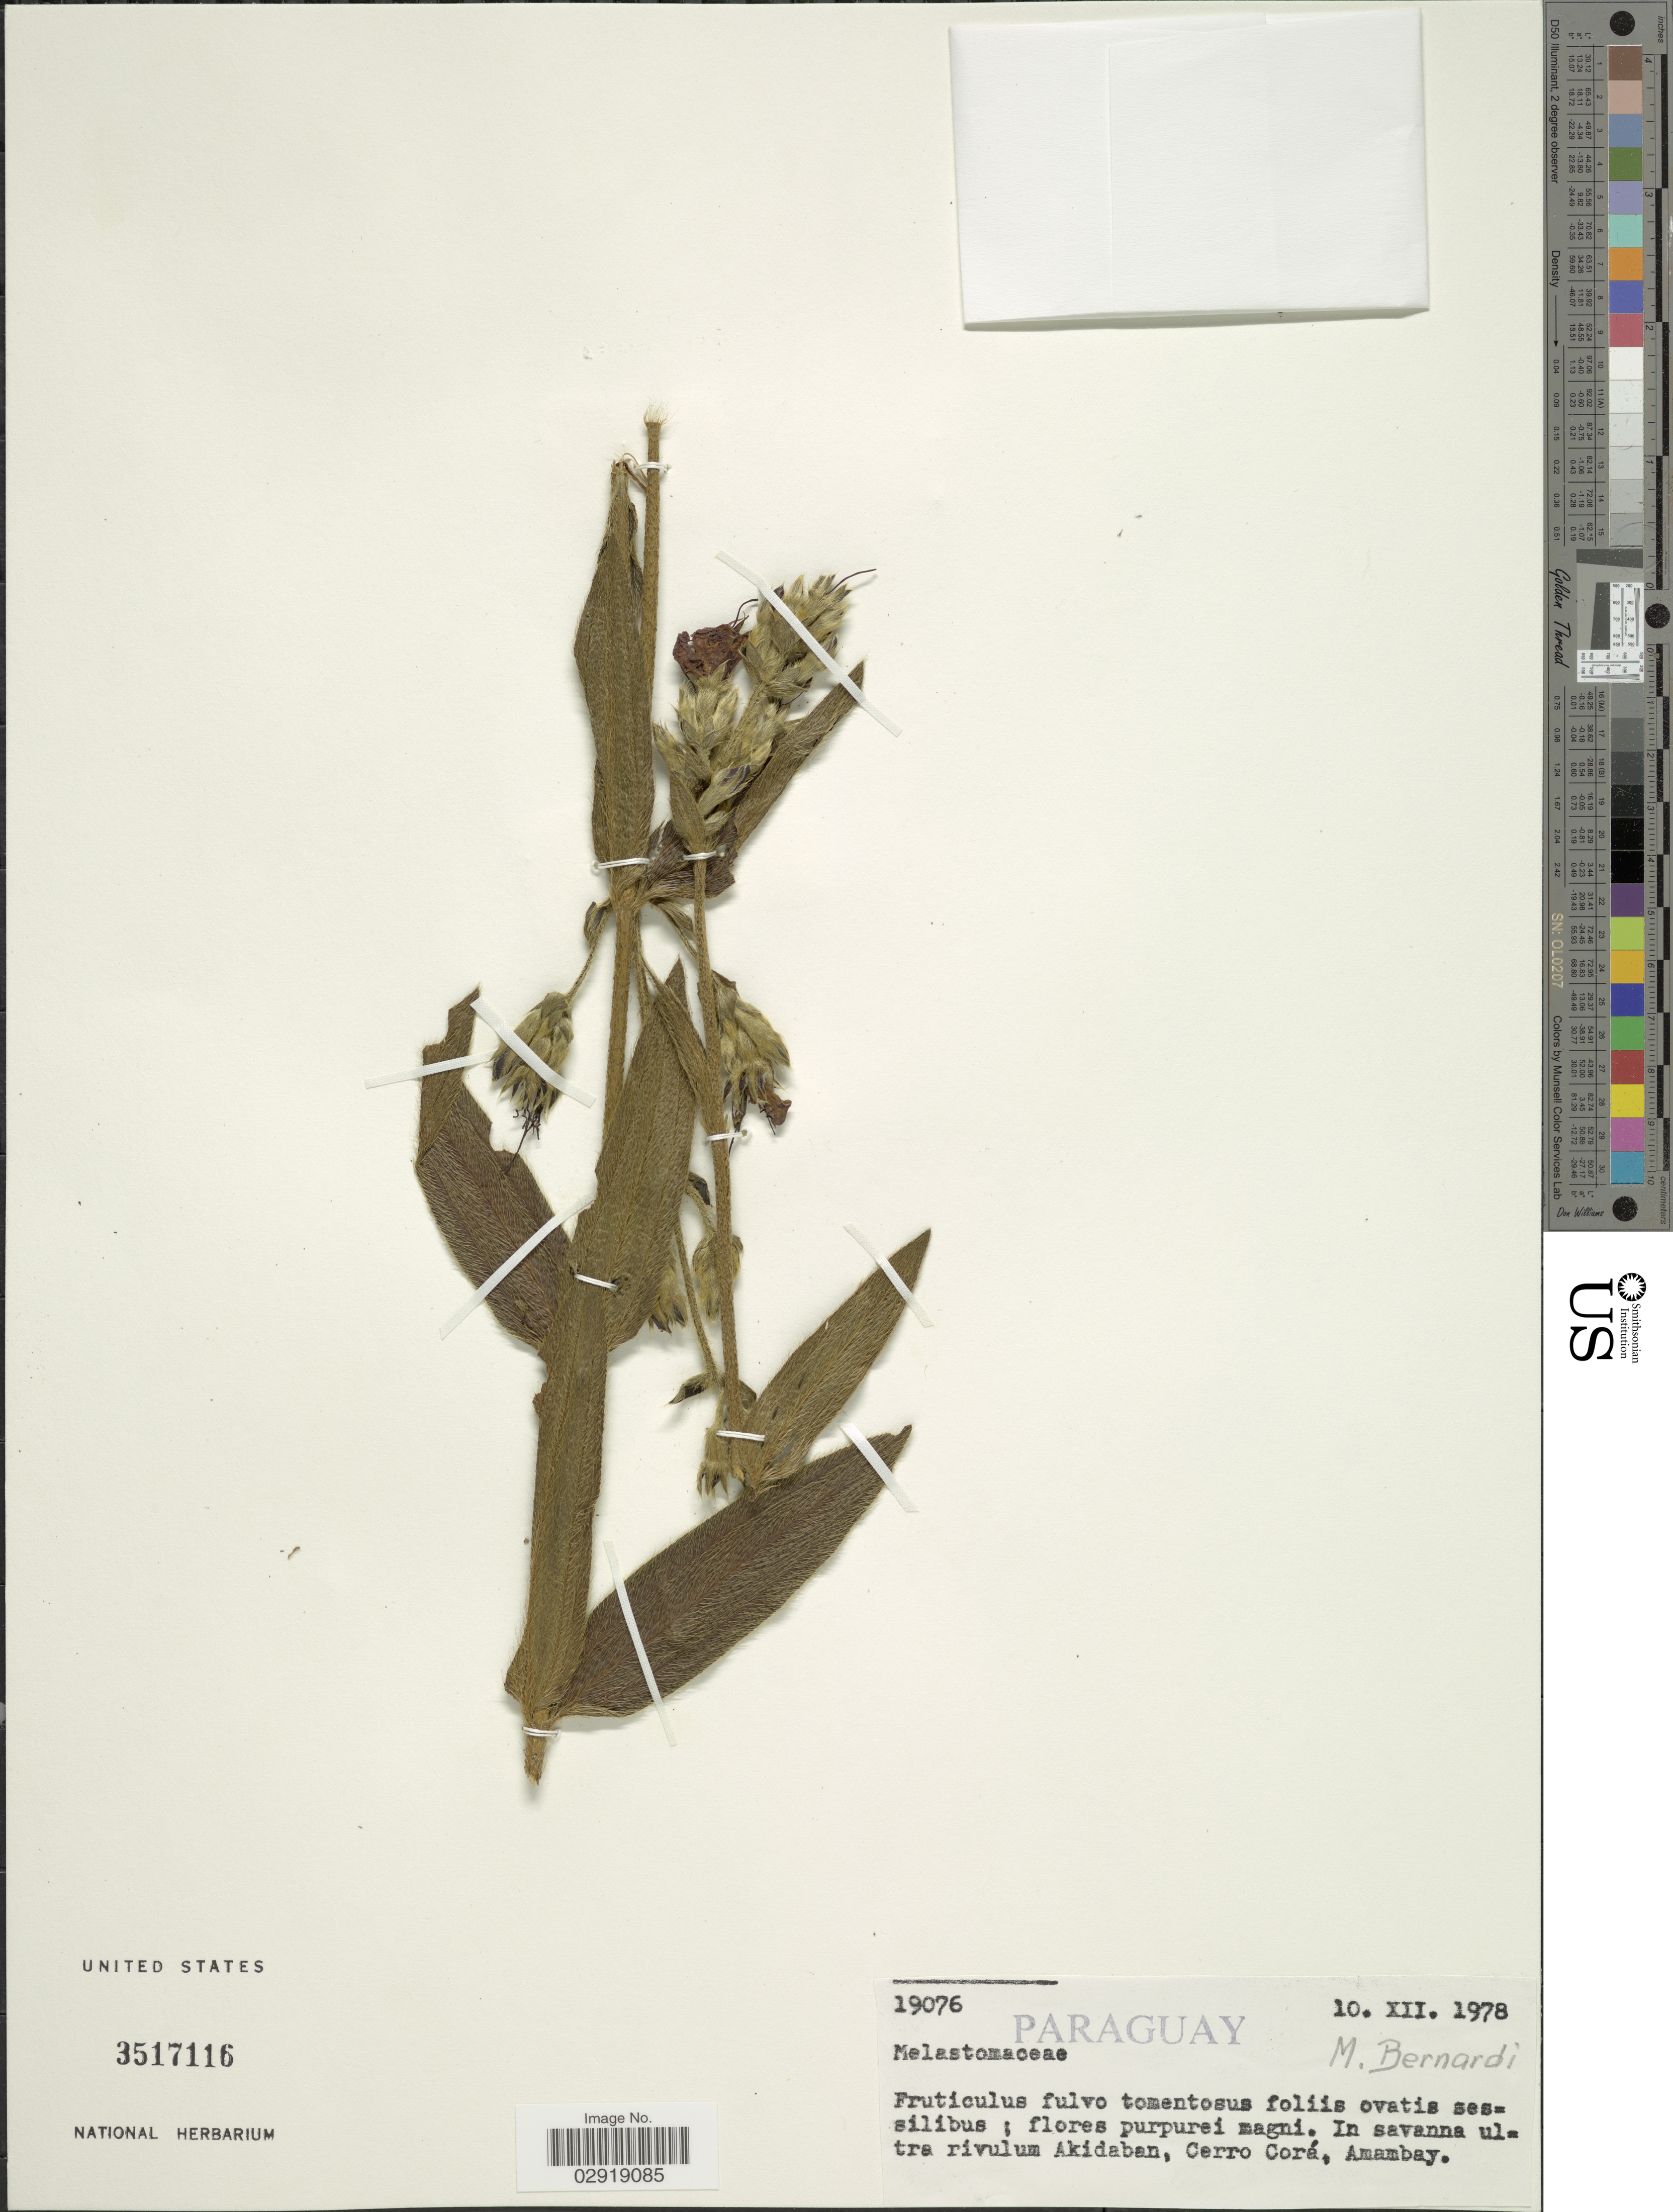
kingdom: Plantae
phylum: Tracheophyta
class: Magnoliopsida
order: Myrtales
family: Melastomataceae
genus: Chaetogastra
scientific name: Chaetogastra gracilis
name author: (Bonpl.) DC.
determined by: Michelangeli, F. A.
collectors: M. Bernardi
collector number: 19076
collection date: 1978-12-10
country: Paraguay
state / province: Amambay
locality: In savanna ultra rivulum Akidaban, Cerro Corá, Amambay.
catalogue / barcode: US 3517116